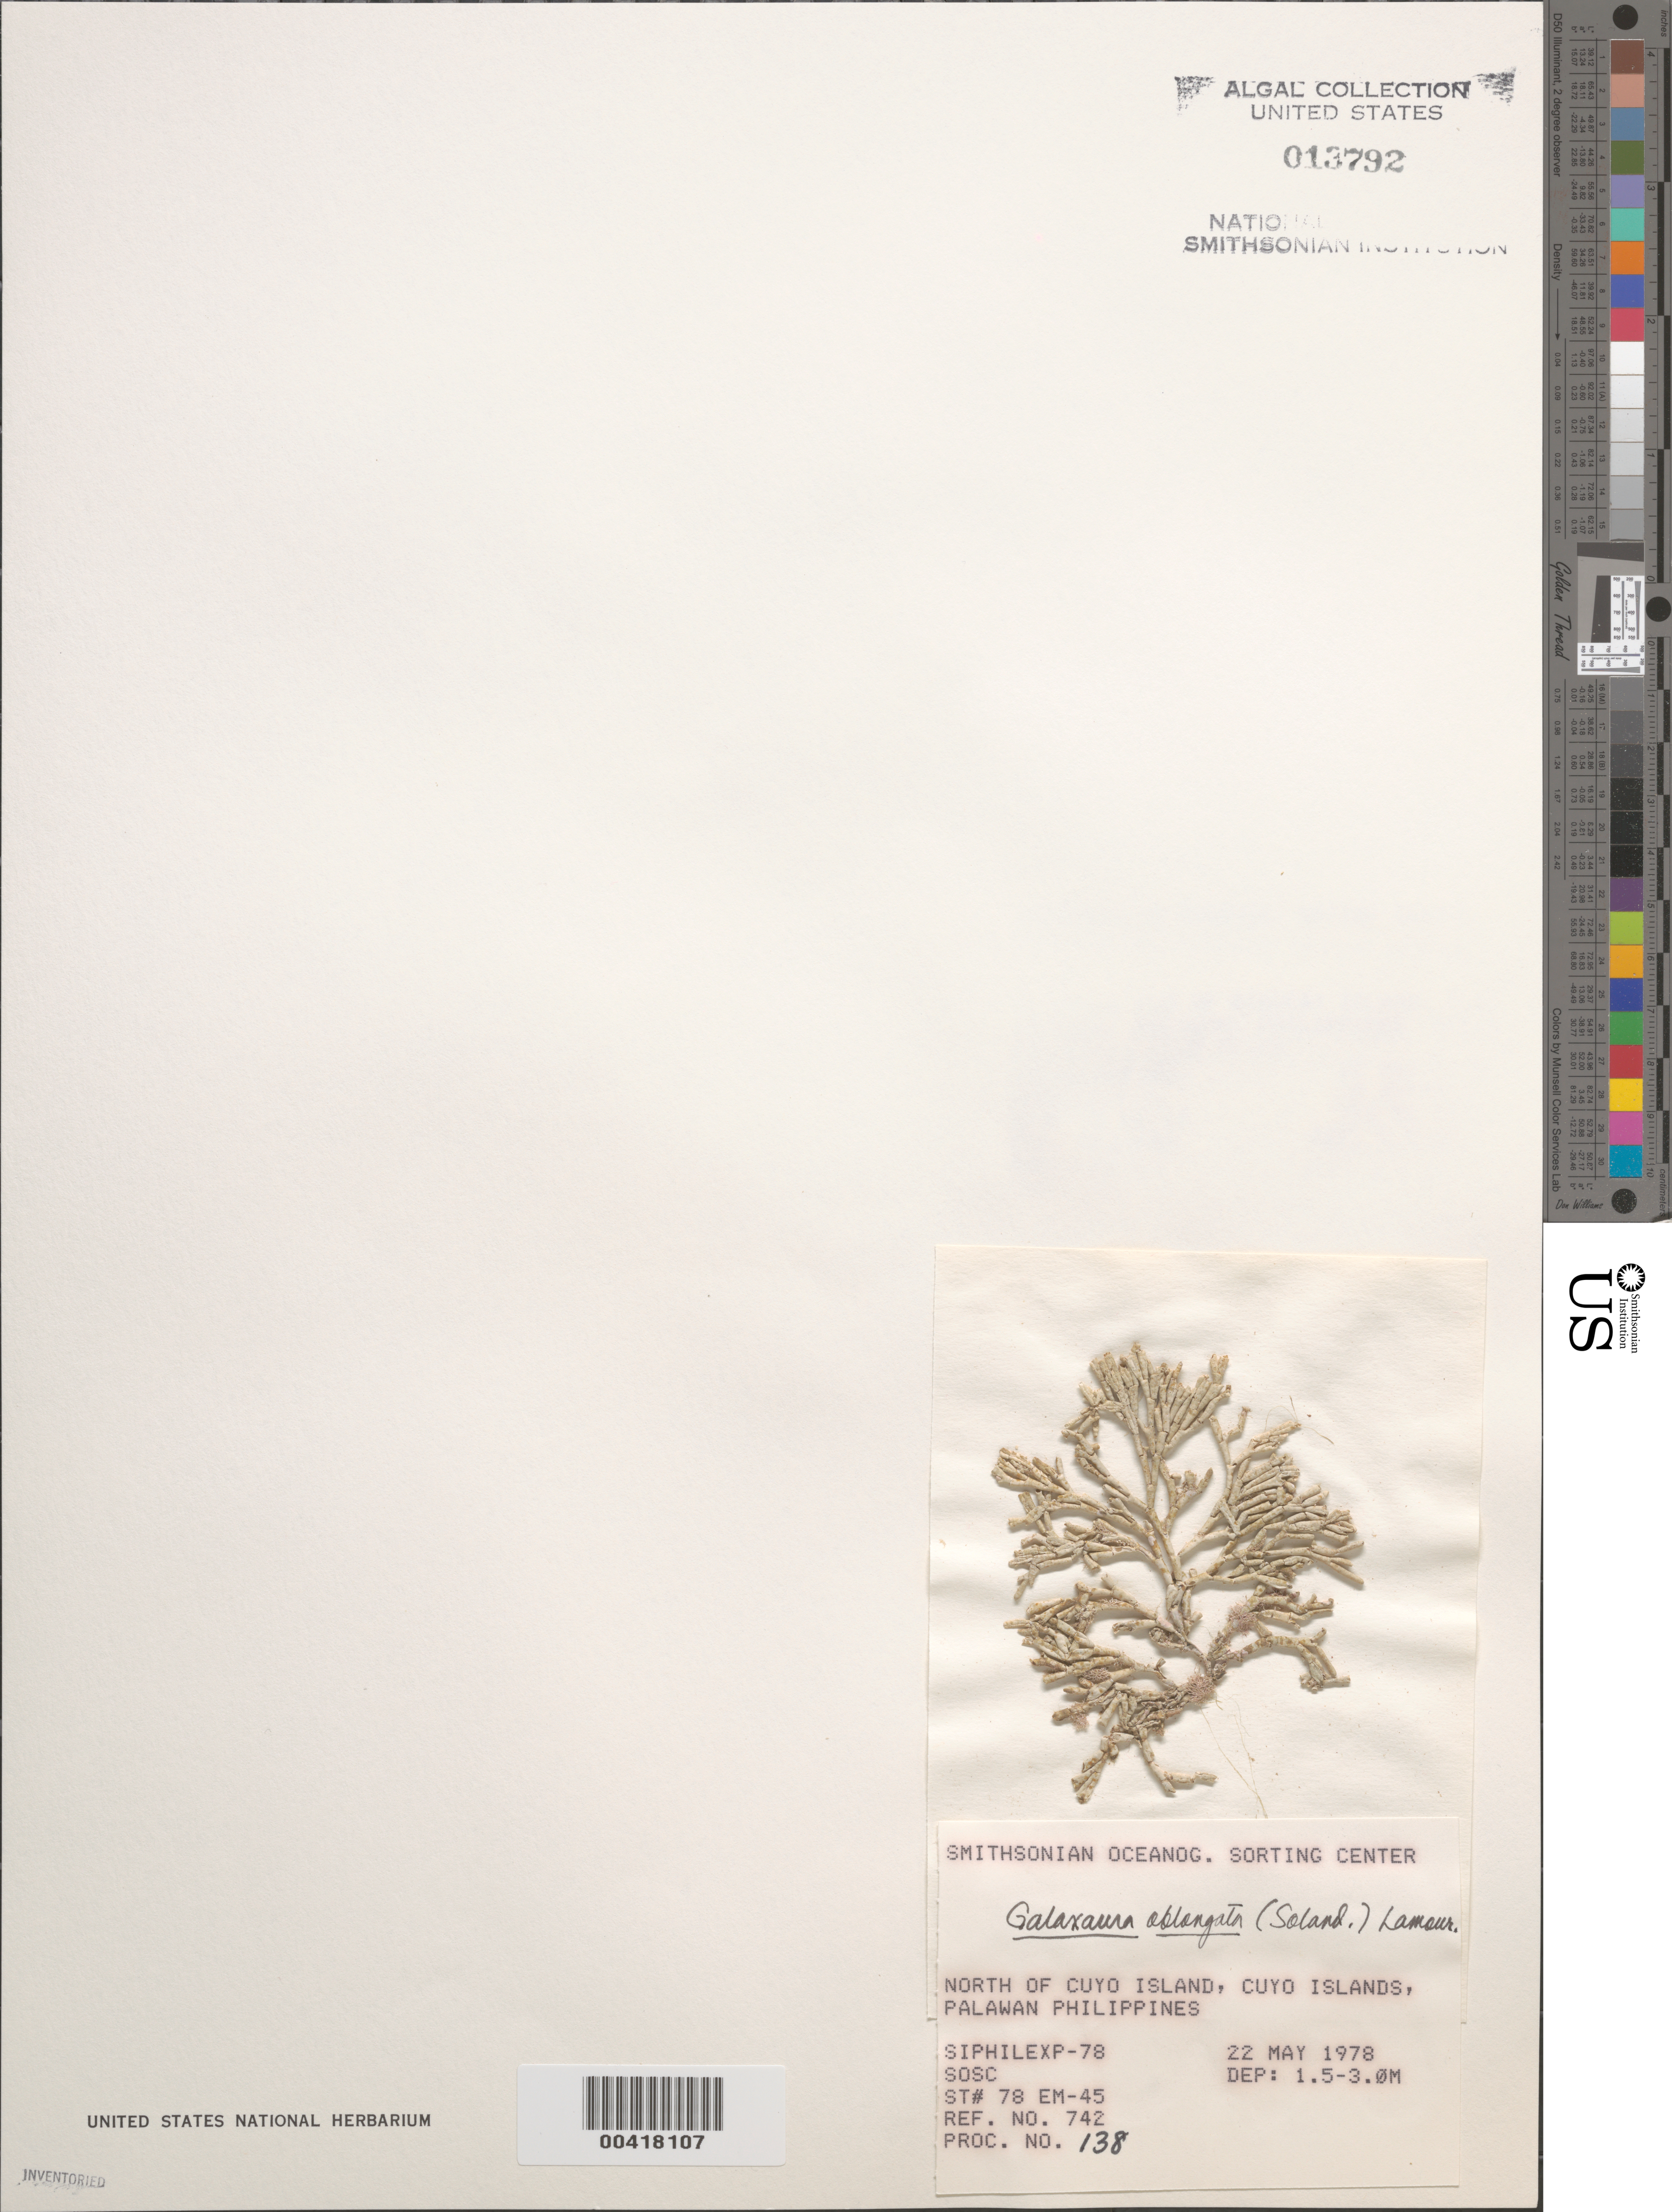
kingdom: Plantae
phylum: Rhodophyta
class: Florideophyceae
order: Nemaliales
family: Galaxauraceae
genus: Tricleocarpa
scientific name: Tricleocarpa fragilis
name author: (L.) Huisman & R.A. Towns.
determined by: Algae name updating Project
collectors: SOSC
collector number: Station 78 Em-45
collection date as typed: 22 May 1978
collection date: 1978-05-22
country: Philippines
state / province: Mimaropa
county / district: Palawan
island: Cuyo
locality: North of Cuyo Island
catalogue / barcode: US 13792